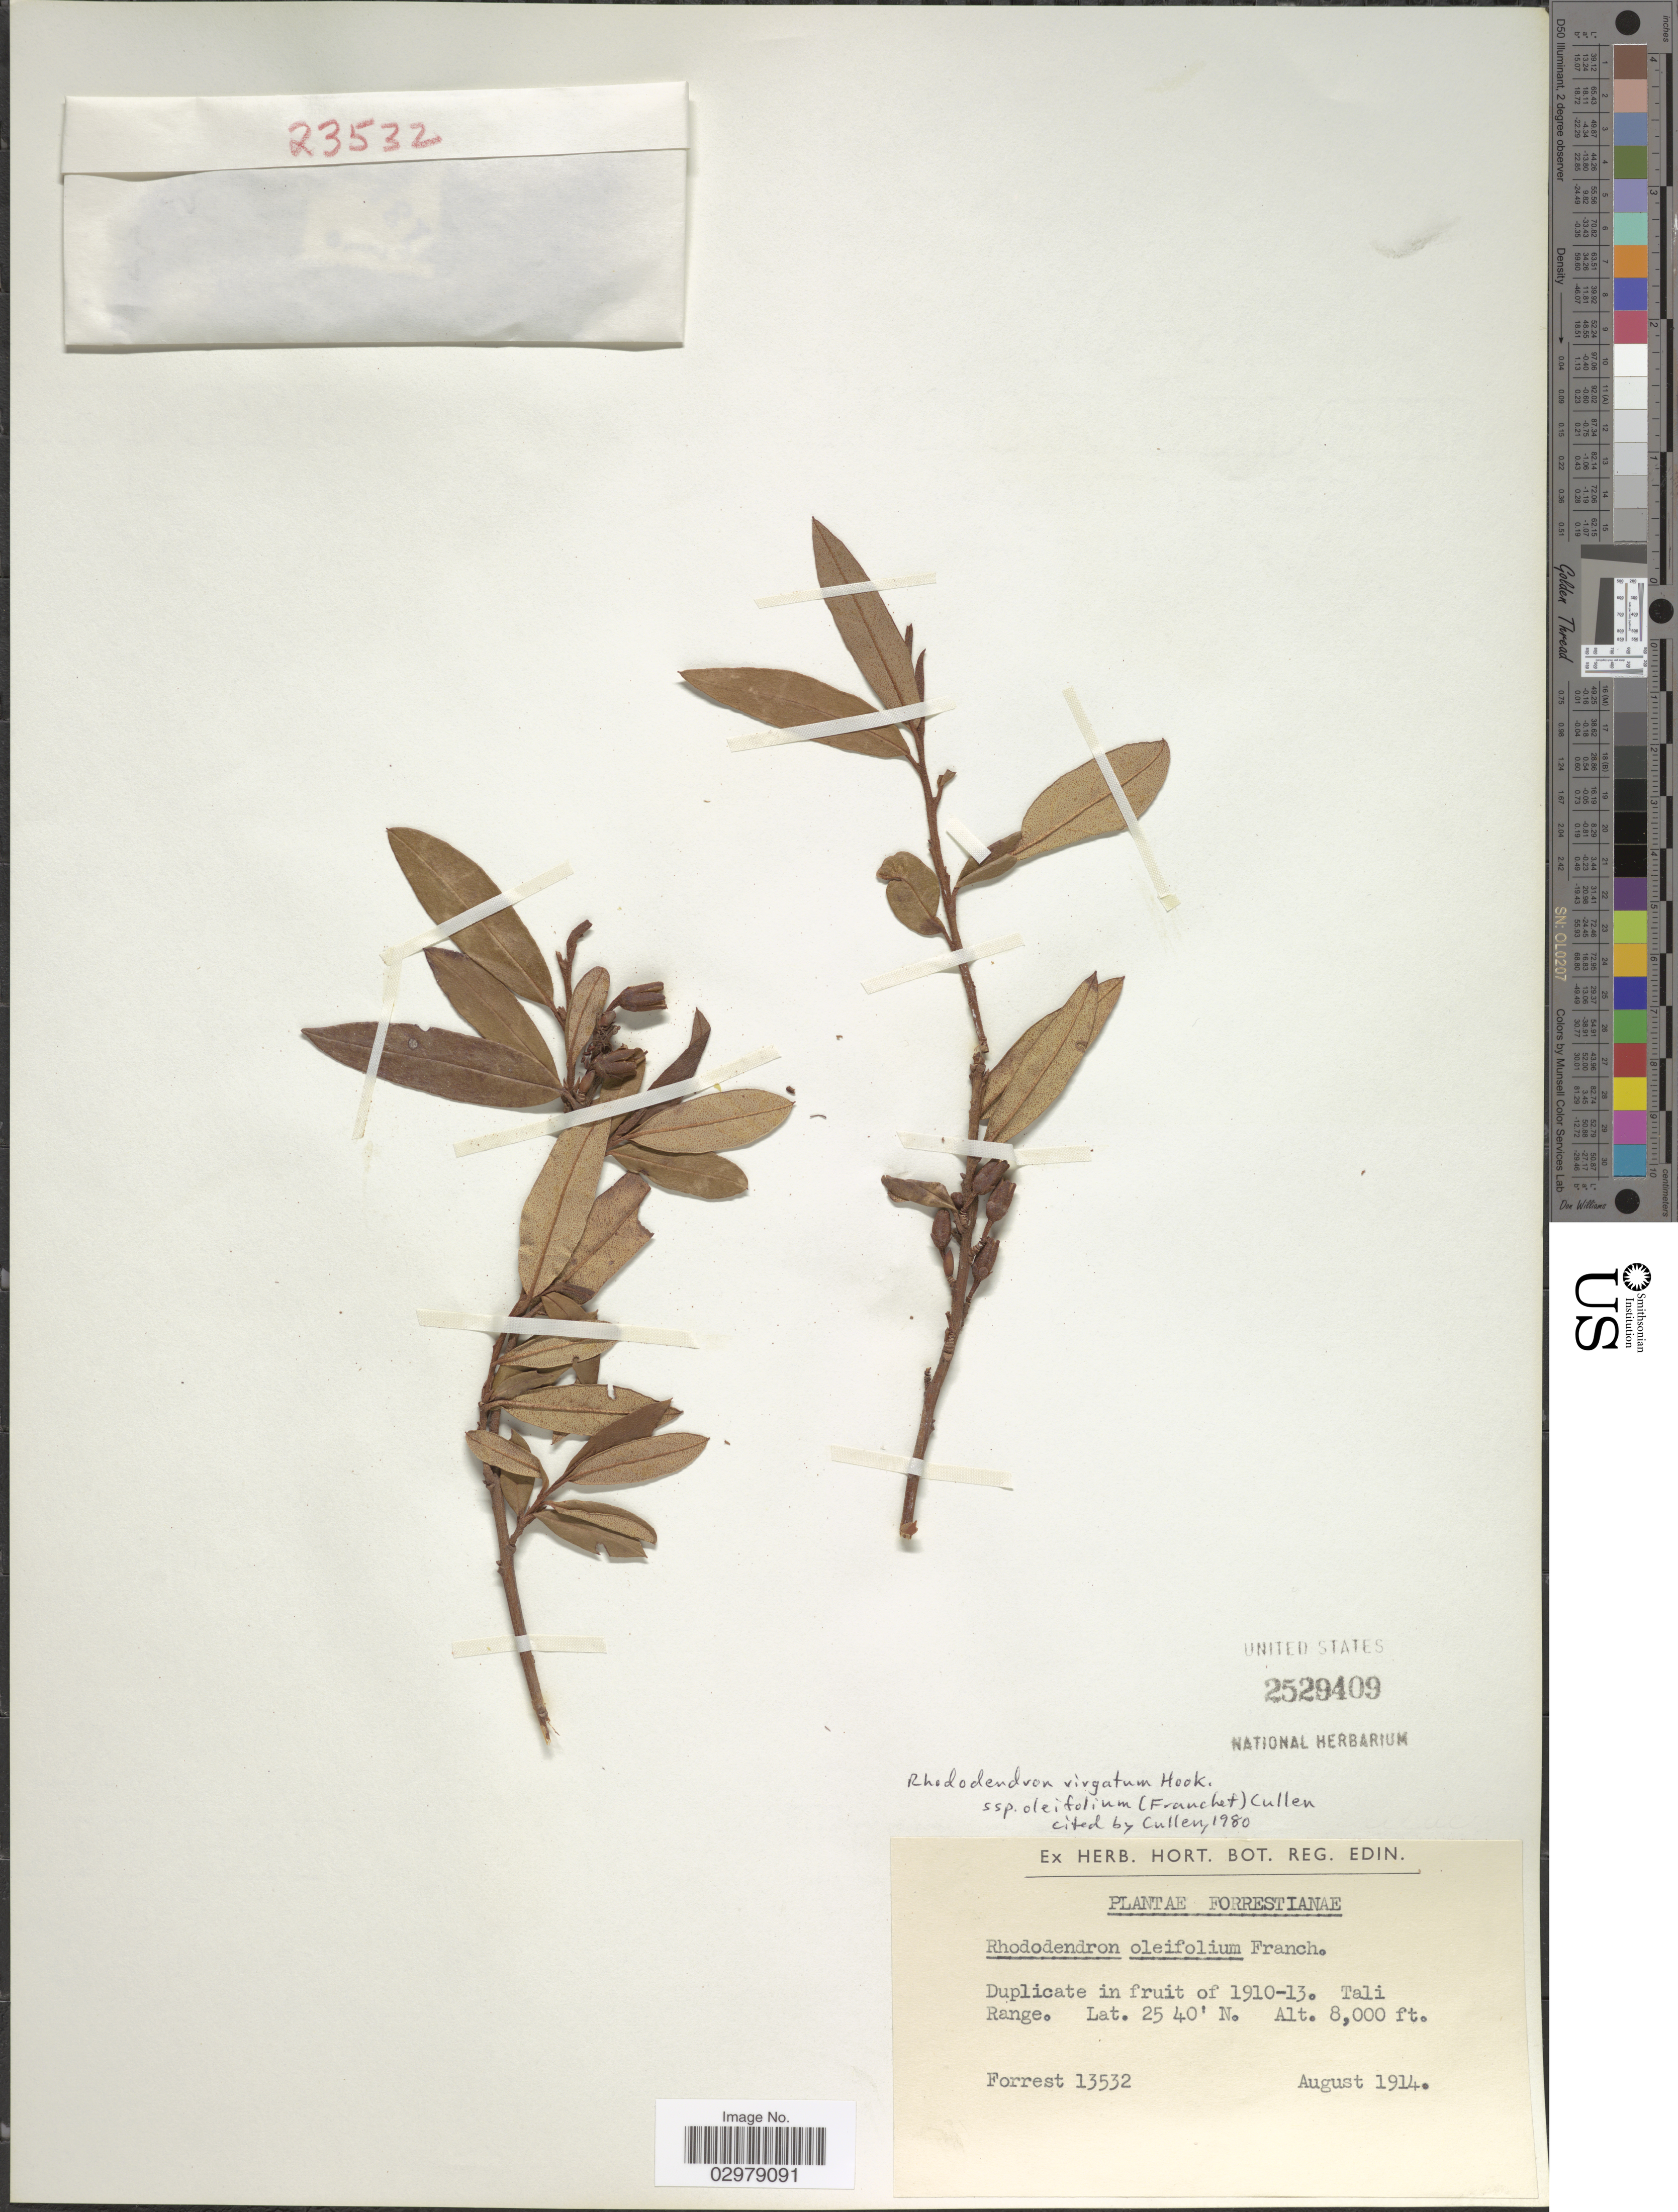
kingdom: Plantae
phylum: Tracheophyta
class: Magnoliopsida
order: Ericales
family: Ericaceae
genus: Rhododendron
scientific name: Rhododendron virgatum subsp. oleifolium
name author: (Franch.) Cullen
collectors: -. Forrest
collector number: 13532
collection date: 1914-08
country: China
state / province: Yunnan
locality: Tali Range.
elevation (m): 2438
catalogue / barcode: US 2529409